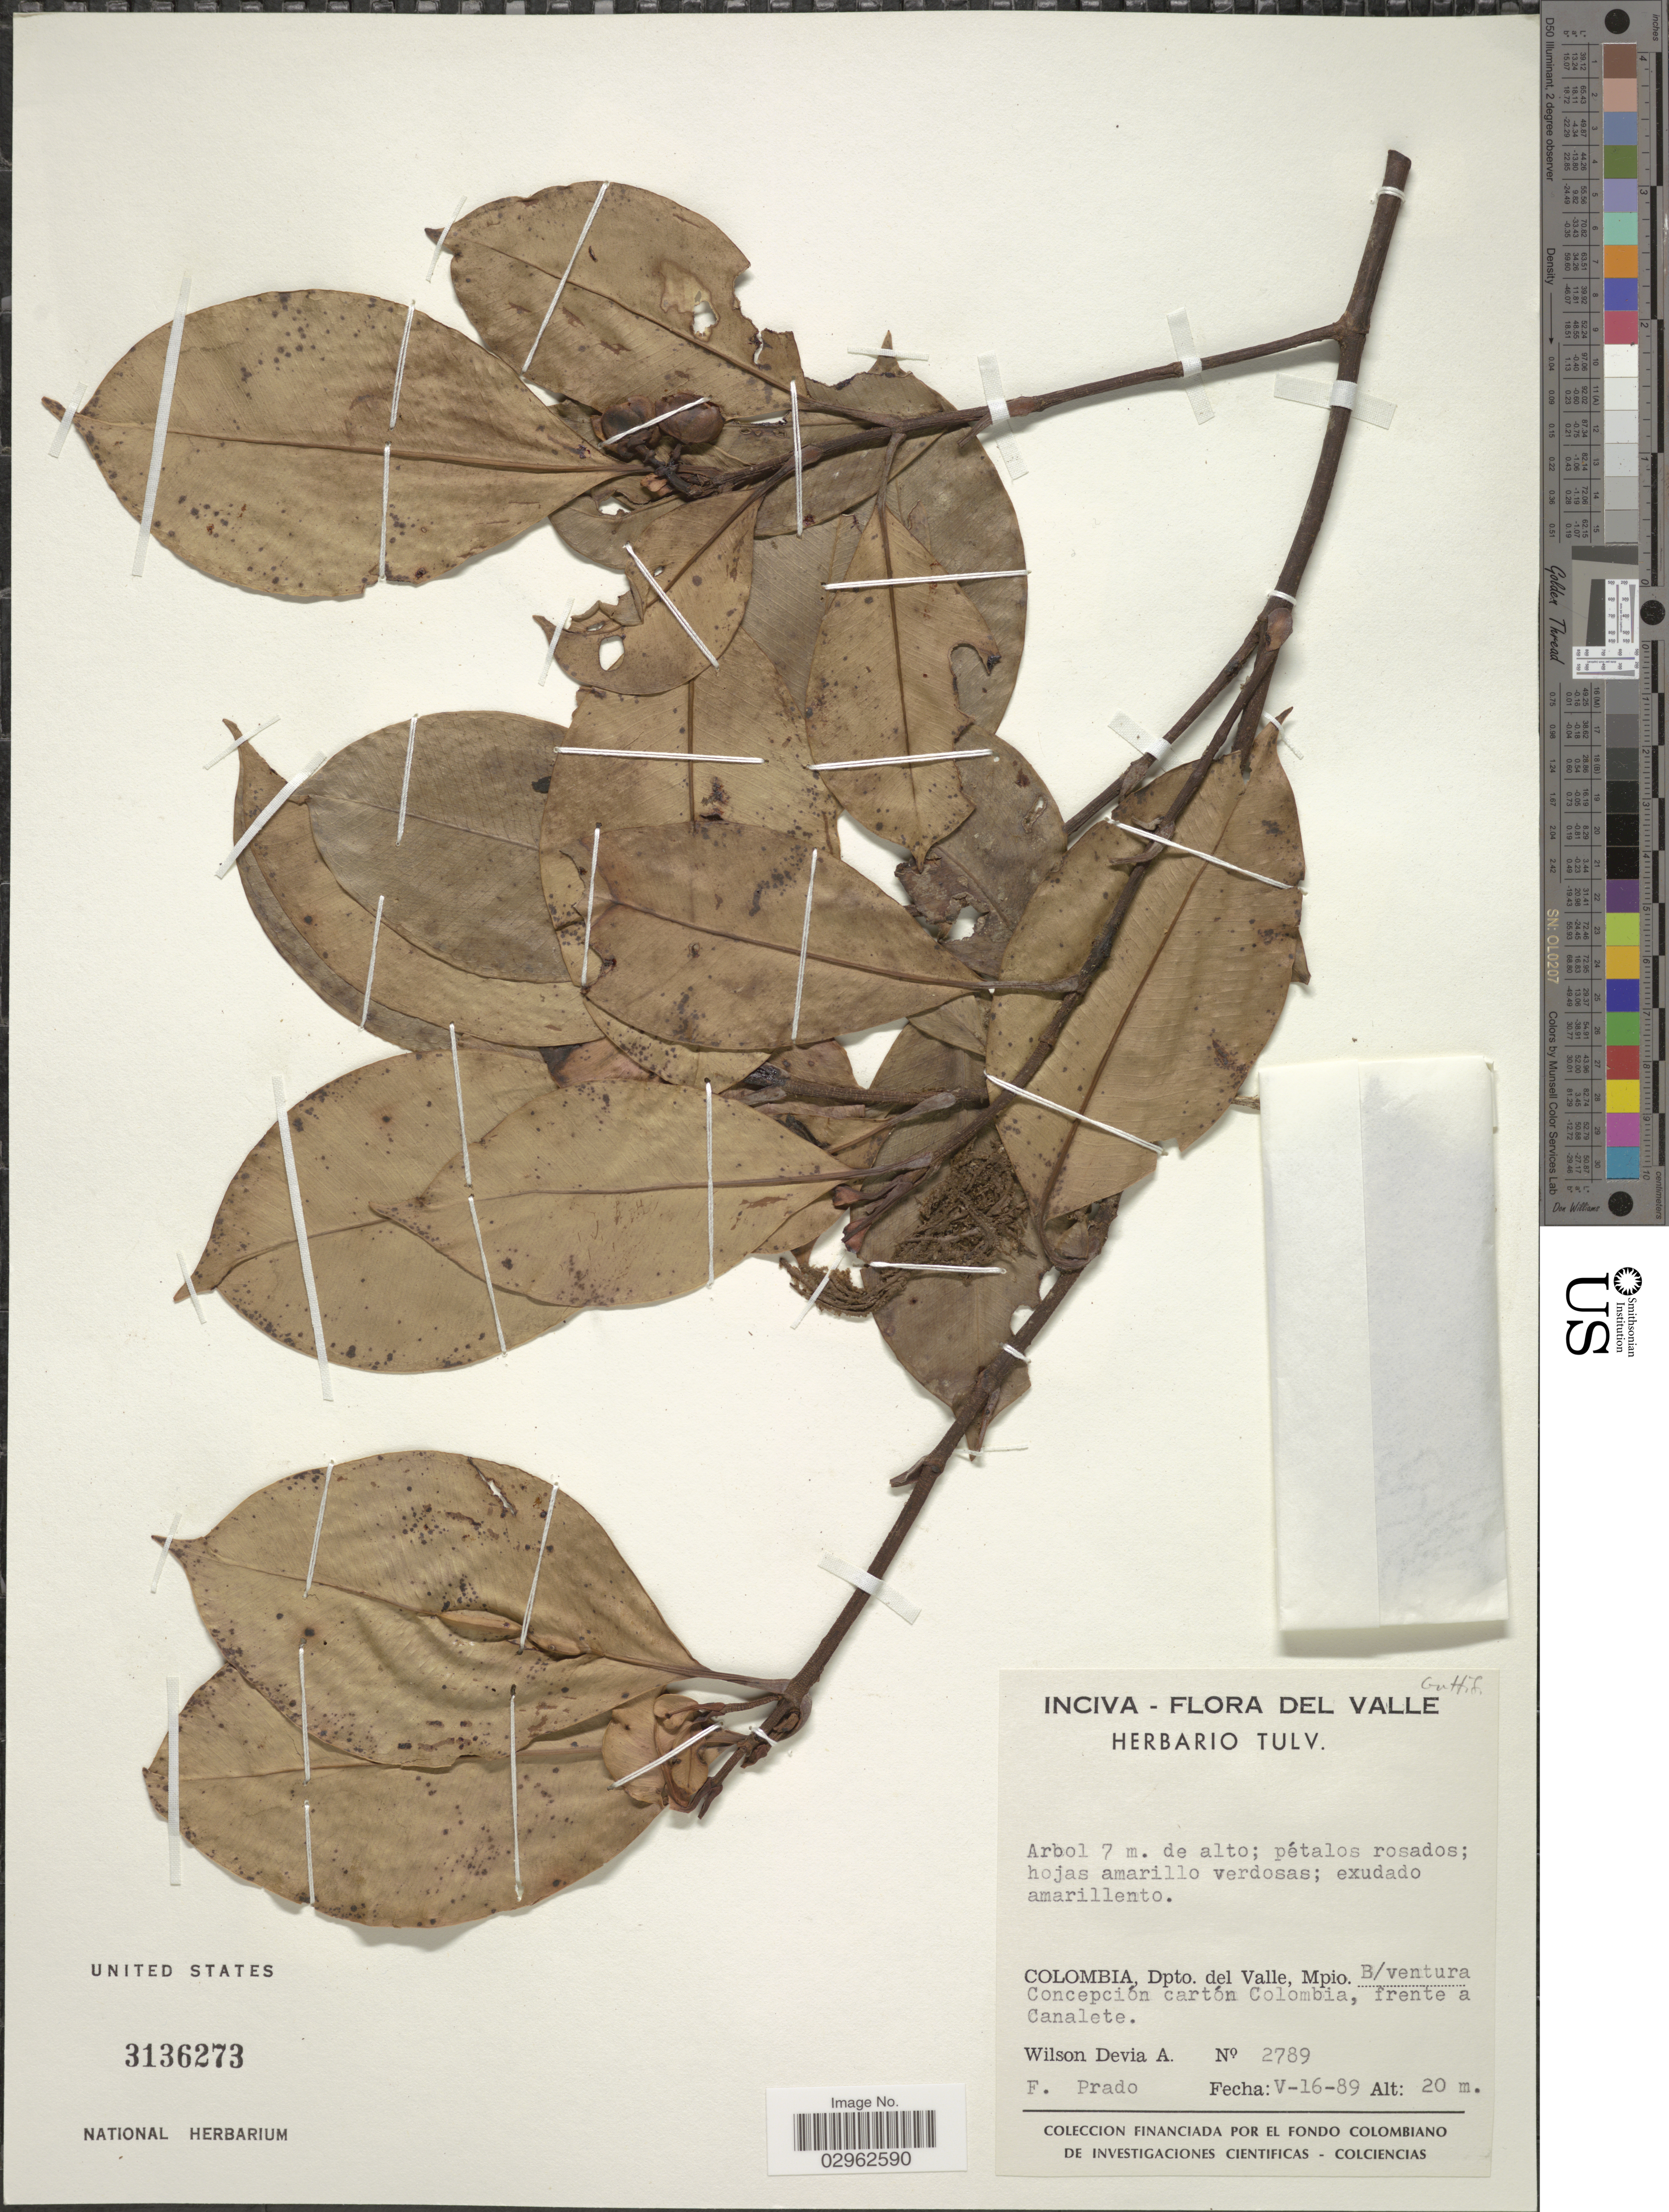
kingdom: Plantae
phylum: Tracheophyta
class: Magnoliopsida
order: Malpighiales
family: Clusiaceae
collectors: W. Devia A. & F. Prado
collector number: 2789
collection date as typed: Transcribed d/m/y: 16/5/89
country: Colombia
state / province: Valle del Cauca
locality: Dpto. del Valle, Mpio. B/ventura, Concepción cartón Colombia, frente a Canalete.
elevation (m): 20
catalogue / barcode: US 3136273